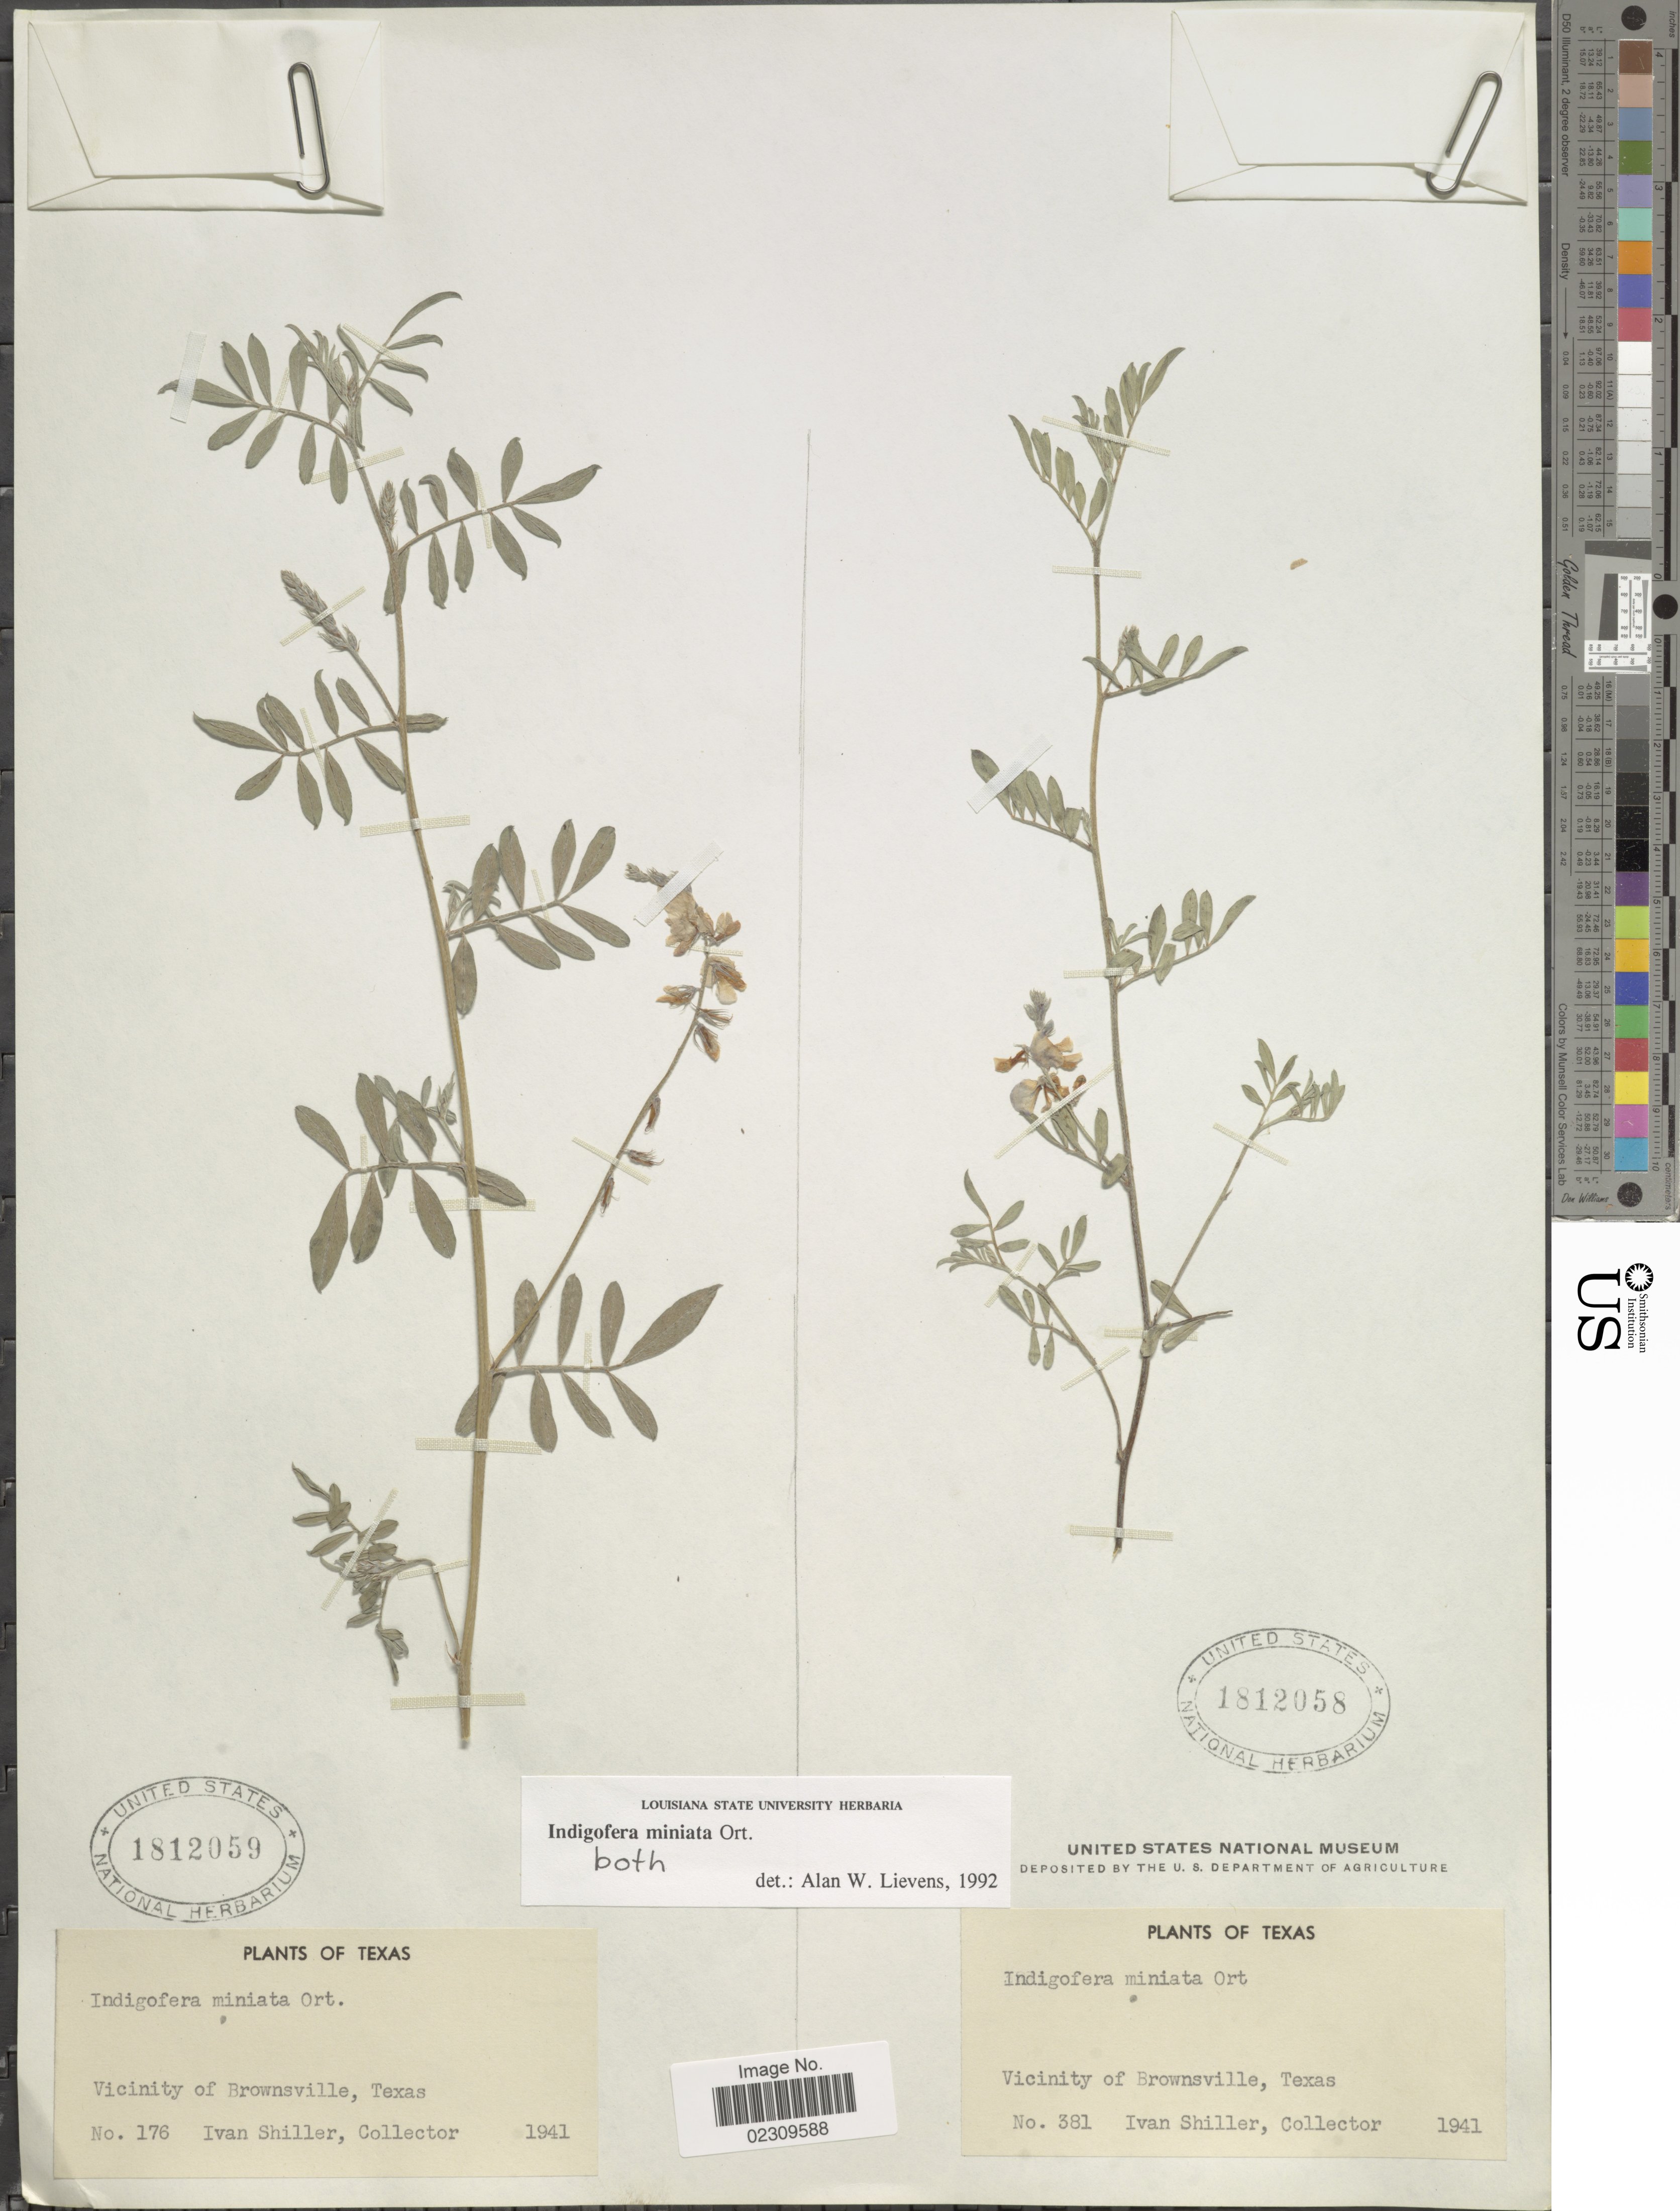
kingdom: Plantae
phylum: Tracheophyta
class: Magnoliopsida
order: Fabales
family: Fabaceae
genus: Indigofera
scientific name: Indigofera miniata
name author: Orteg.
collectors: I. Shiller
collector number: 176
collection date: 1941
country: United States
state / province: Texas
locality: Vicinity of Brownsville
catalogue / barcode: US 1812059-2